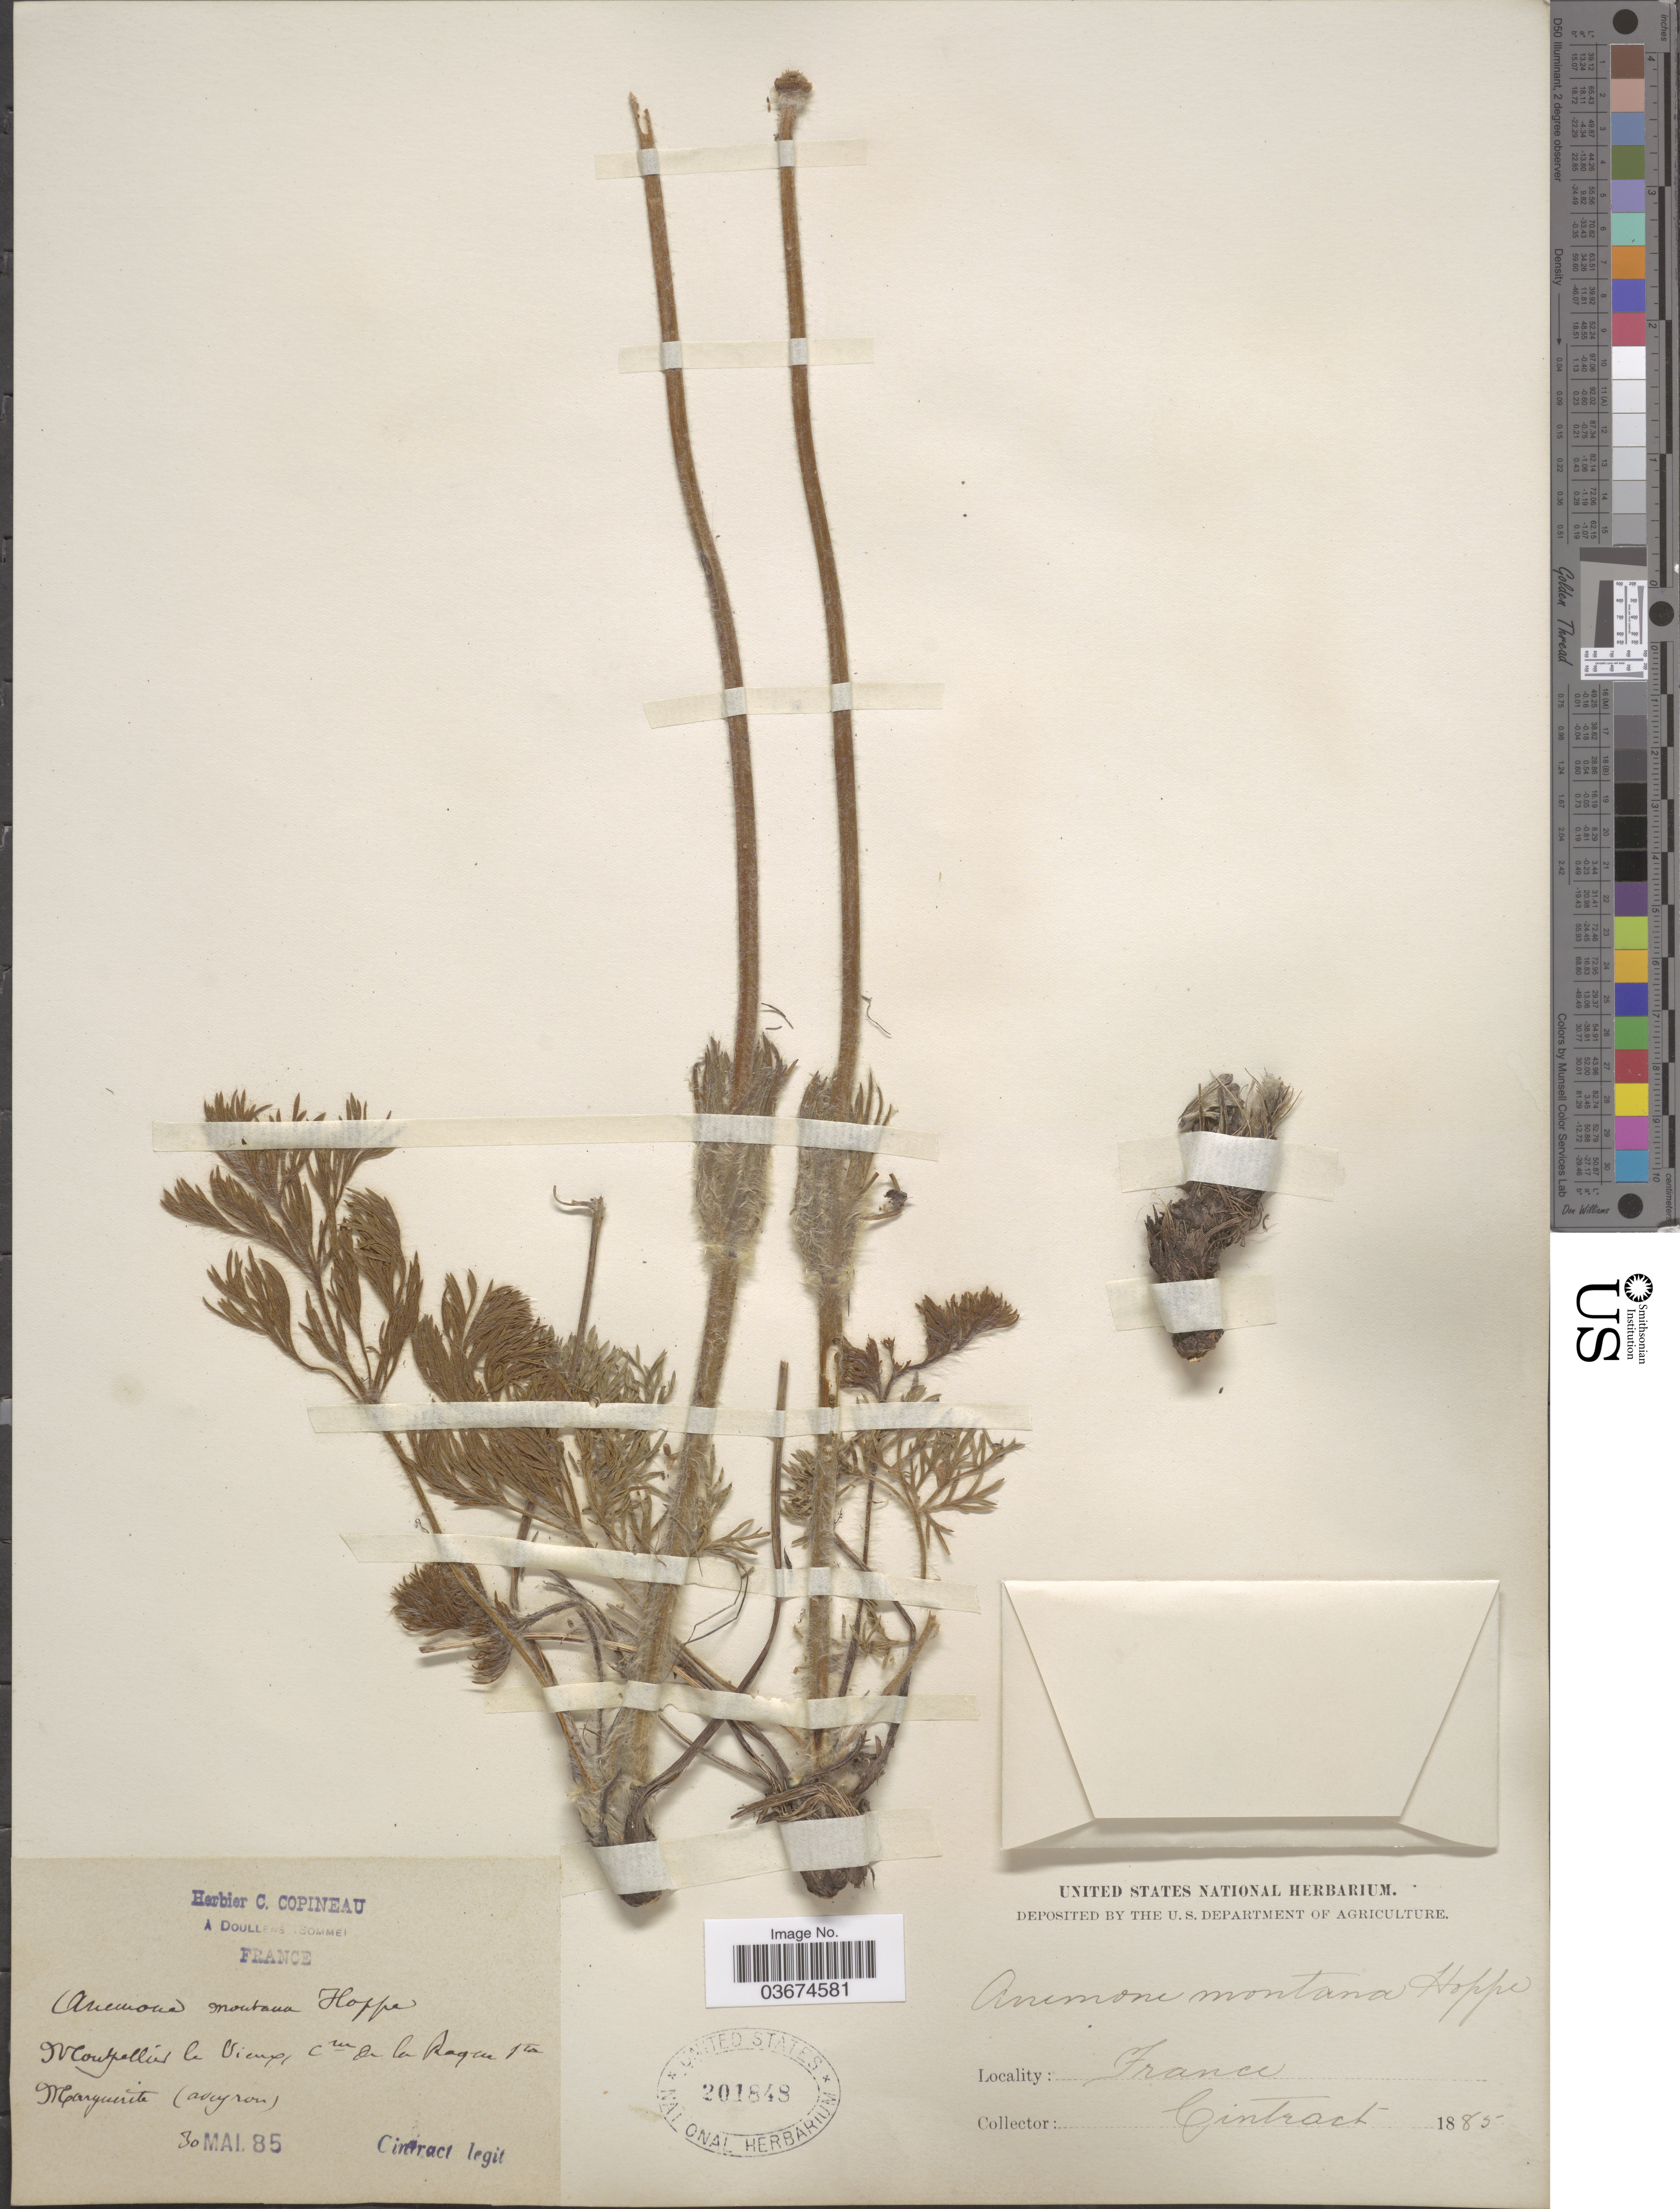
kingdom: Plantae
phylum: Tracheophyta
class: Magnoliopsida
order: Ranunculales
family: Ranunculaceae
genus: Pulsatilla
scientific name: Pulsatilla montana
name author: Rchb.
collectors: Cintract, --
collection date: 1885-05-30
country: France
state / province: Occitanie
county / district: Aveyron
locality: Montpellier le Vieux, cm. de La Roque Ste. Marguerite (Aveyron).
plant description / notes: Corrected "Moufellus le Vieux, cre de la Roque Sta Marguerite (aveyron)" to "Montpellier le Vieux, cm. de La Roque Ste. Marguerite (Aveyron)."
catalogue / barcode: US 201848